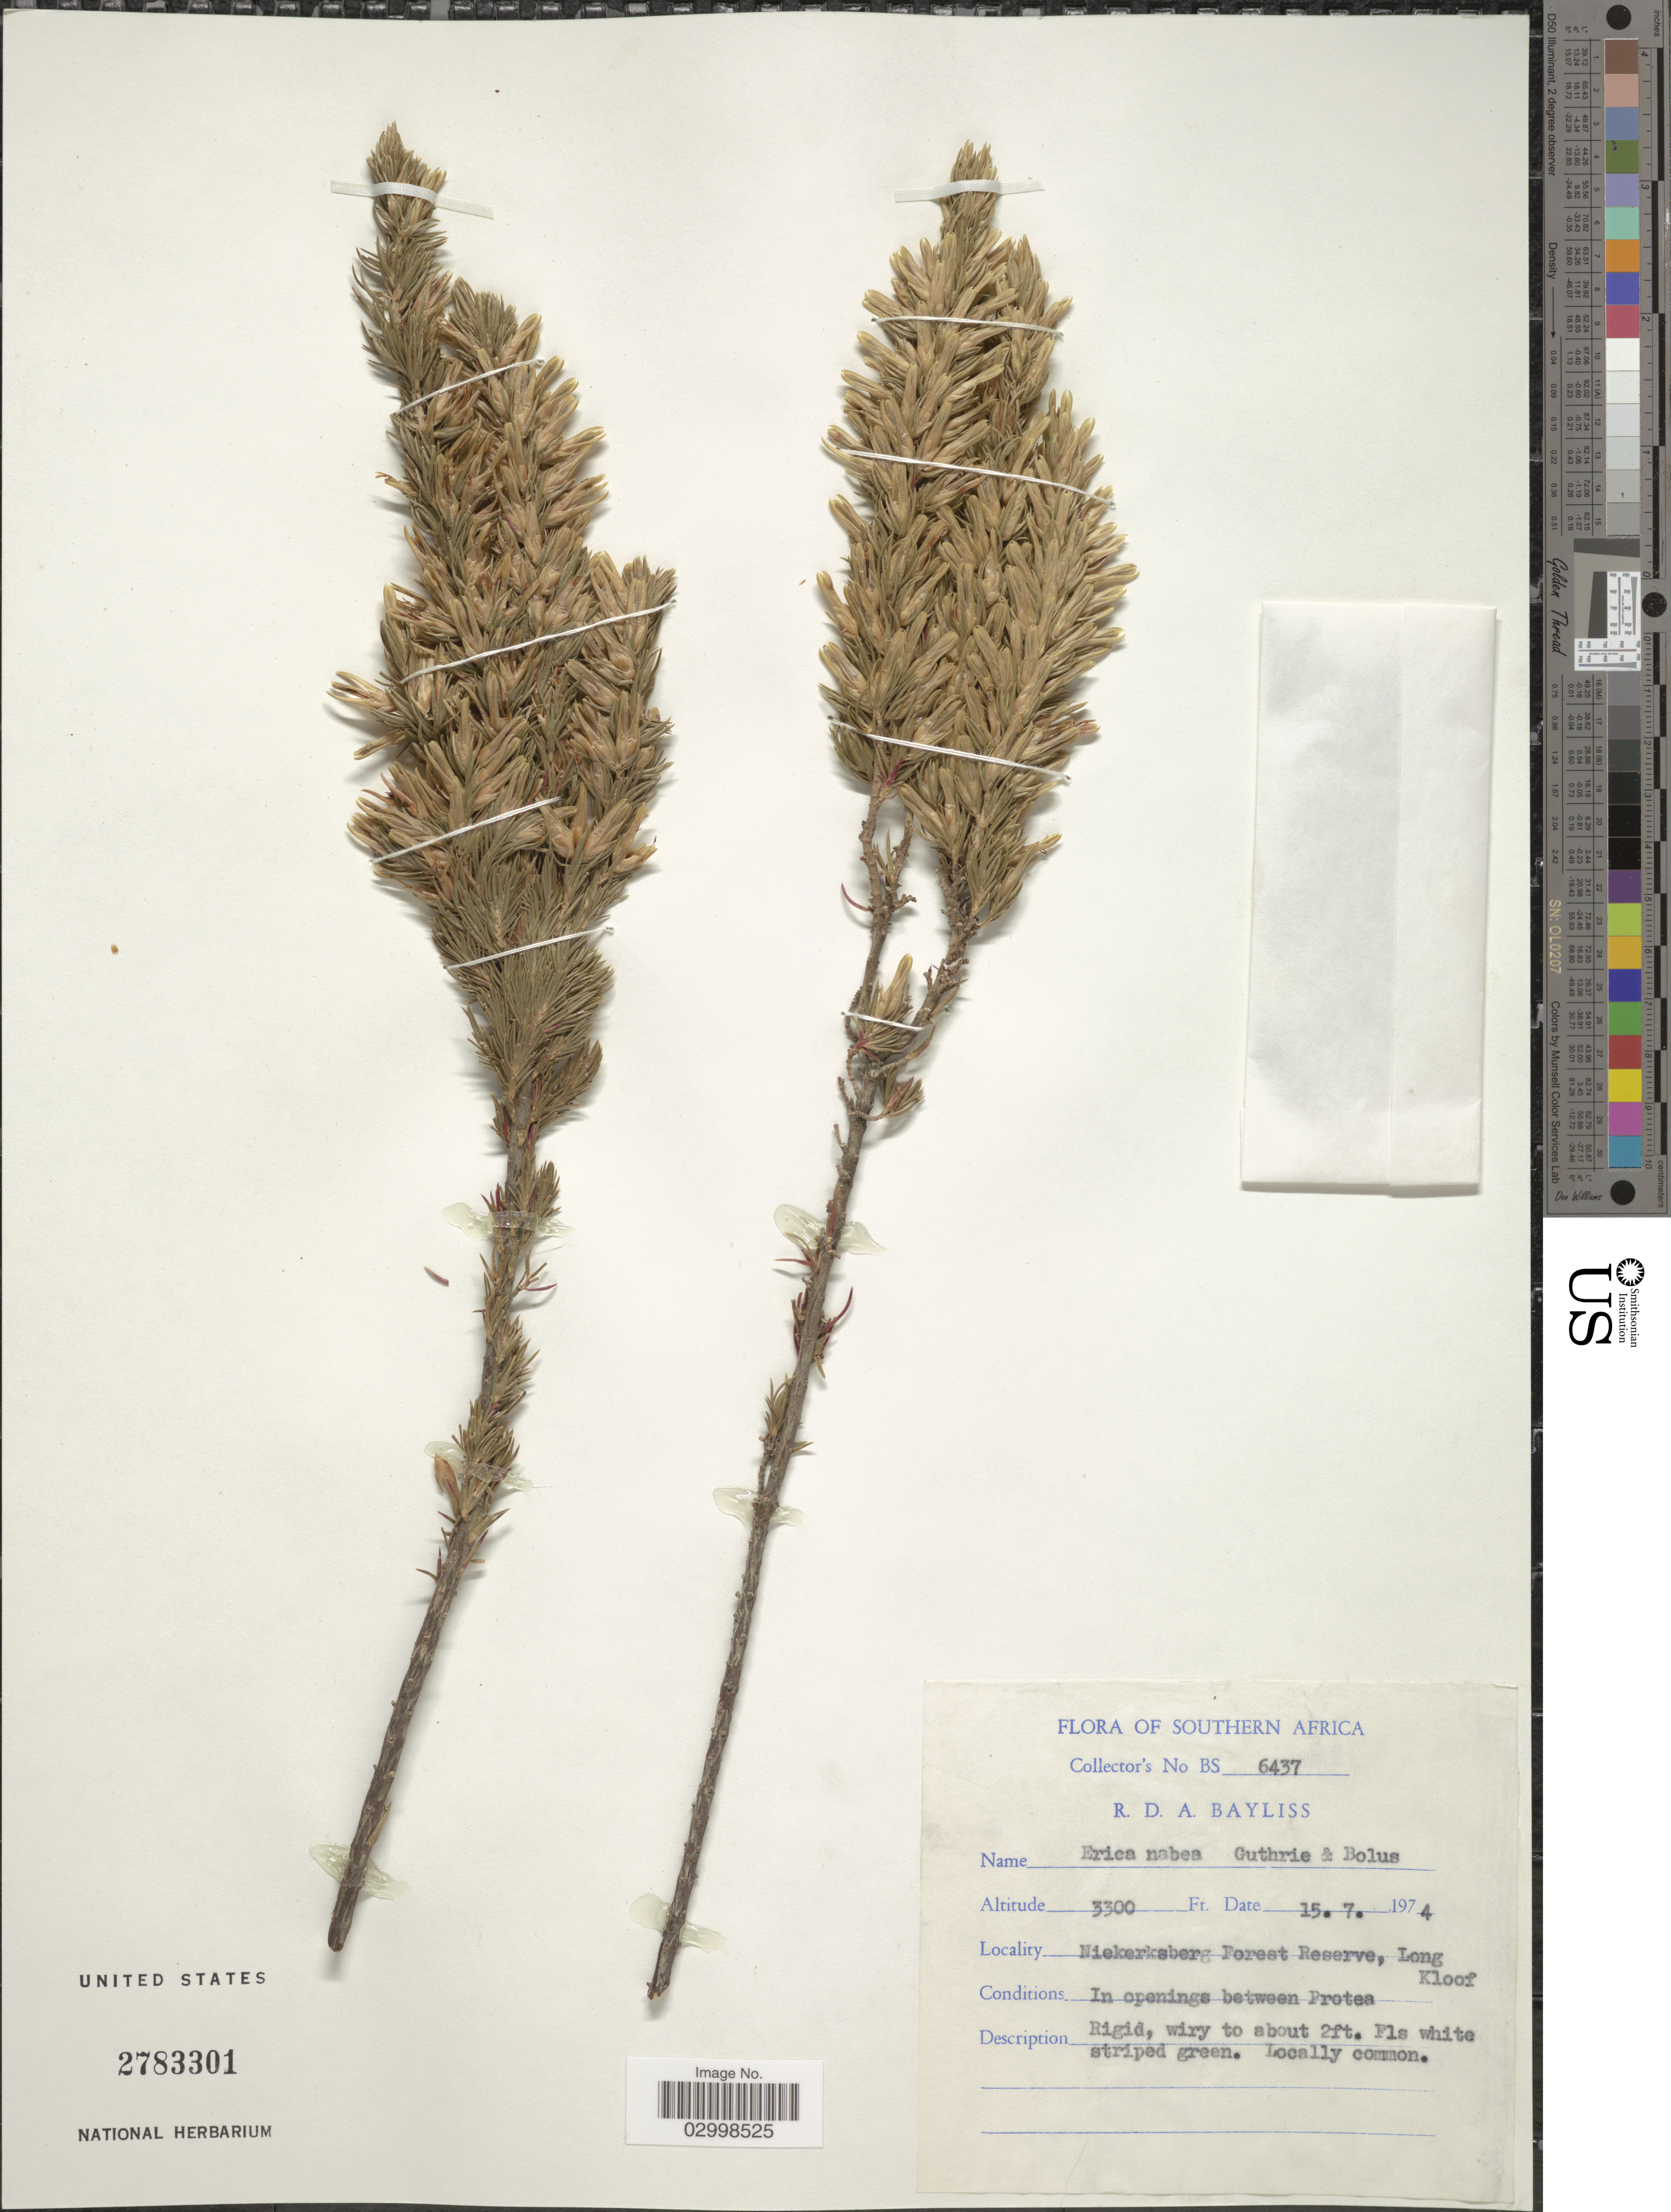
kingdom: Plantae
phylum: Tracheophyta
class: Magnoliopsida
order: Ericales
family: Ericaceae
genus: Erica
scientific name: Erica nabea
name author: Guthrie & Bolus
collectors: R. Bayliss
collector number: BS6437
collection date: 1974-07-15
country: South Africa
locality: Southern Africa, Niekerksberg Forest Reserve, Long Kloof.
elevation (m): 1006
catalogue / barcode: US 2783301